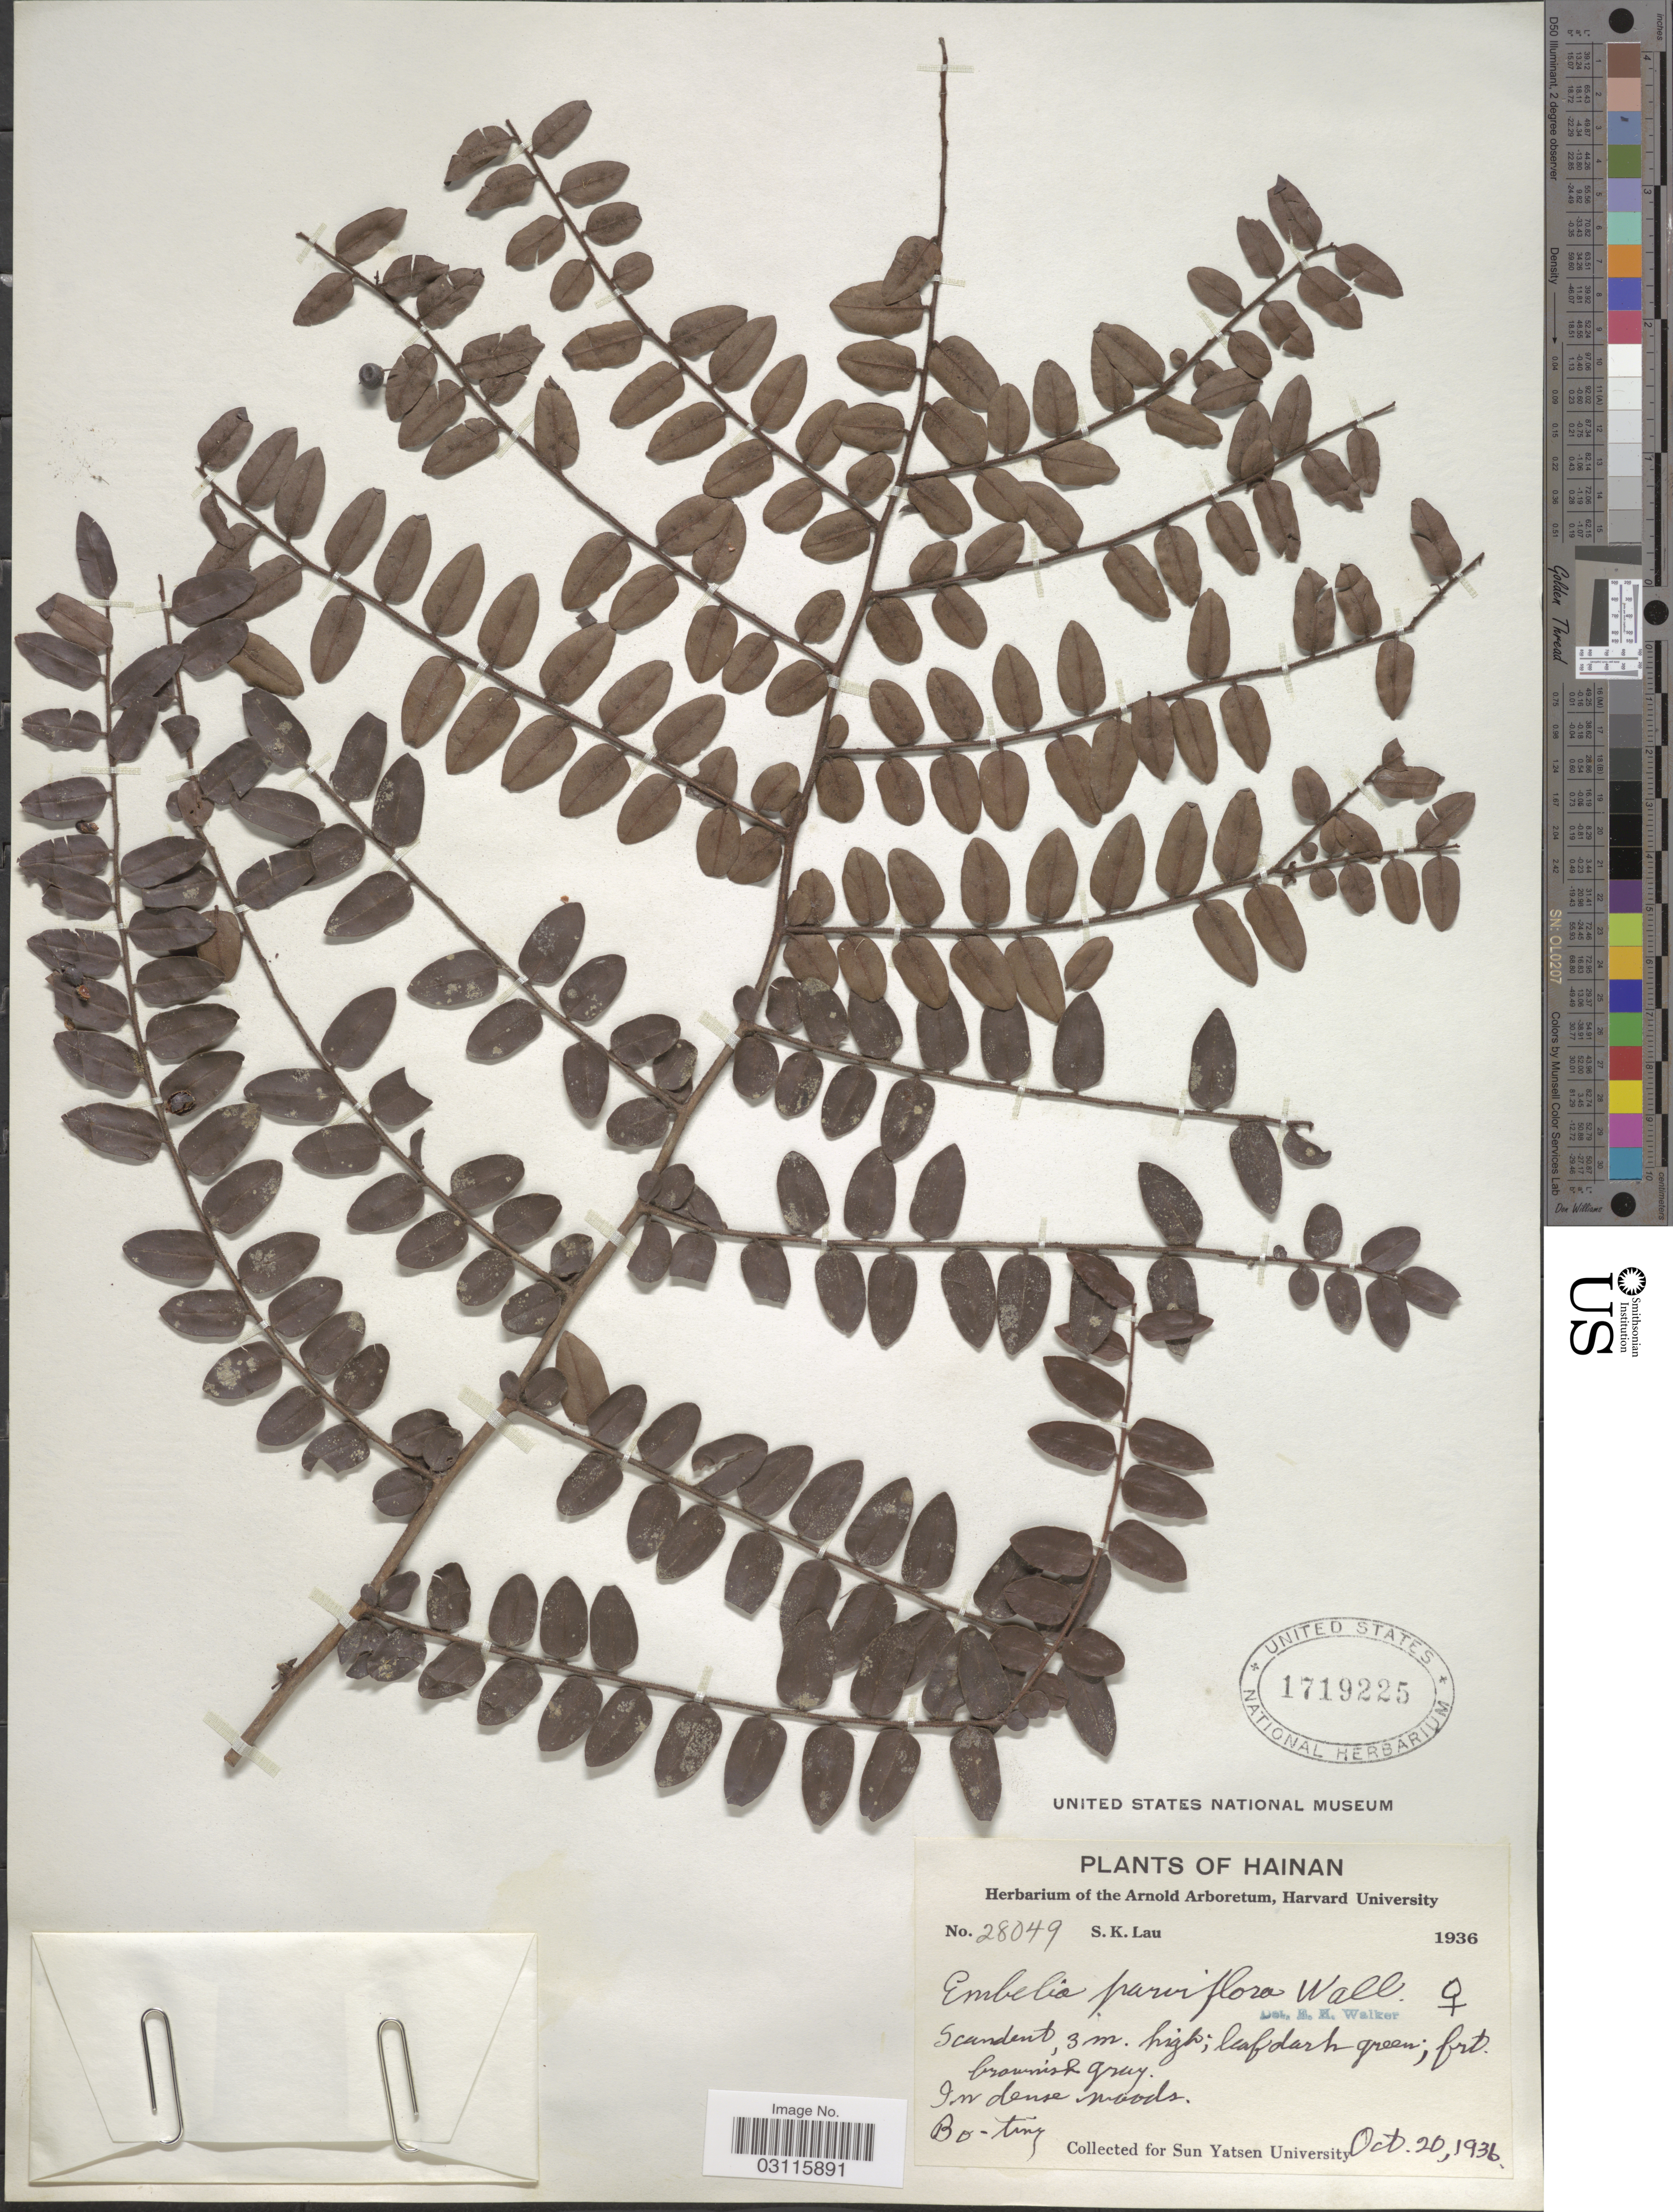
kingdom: Plantae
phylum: Tracheophyta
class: Magnoliopsida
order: Ericales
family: Primulaceae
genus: Embelia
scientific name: Embelia parviflora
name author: Wall. ex A. DC.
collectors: S. K. Lau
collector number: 28049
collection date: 1936-10-20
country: China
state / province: Hainan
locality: Bo-ting.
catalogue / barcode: US 1719225